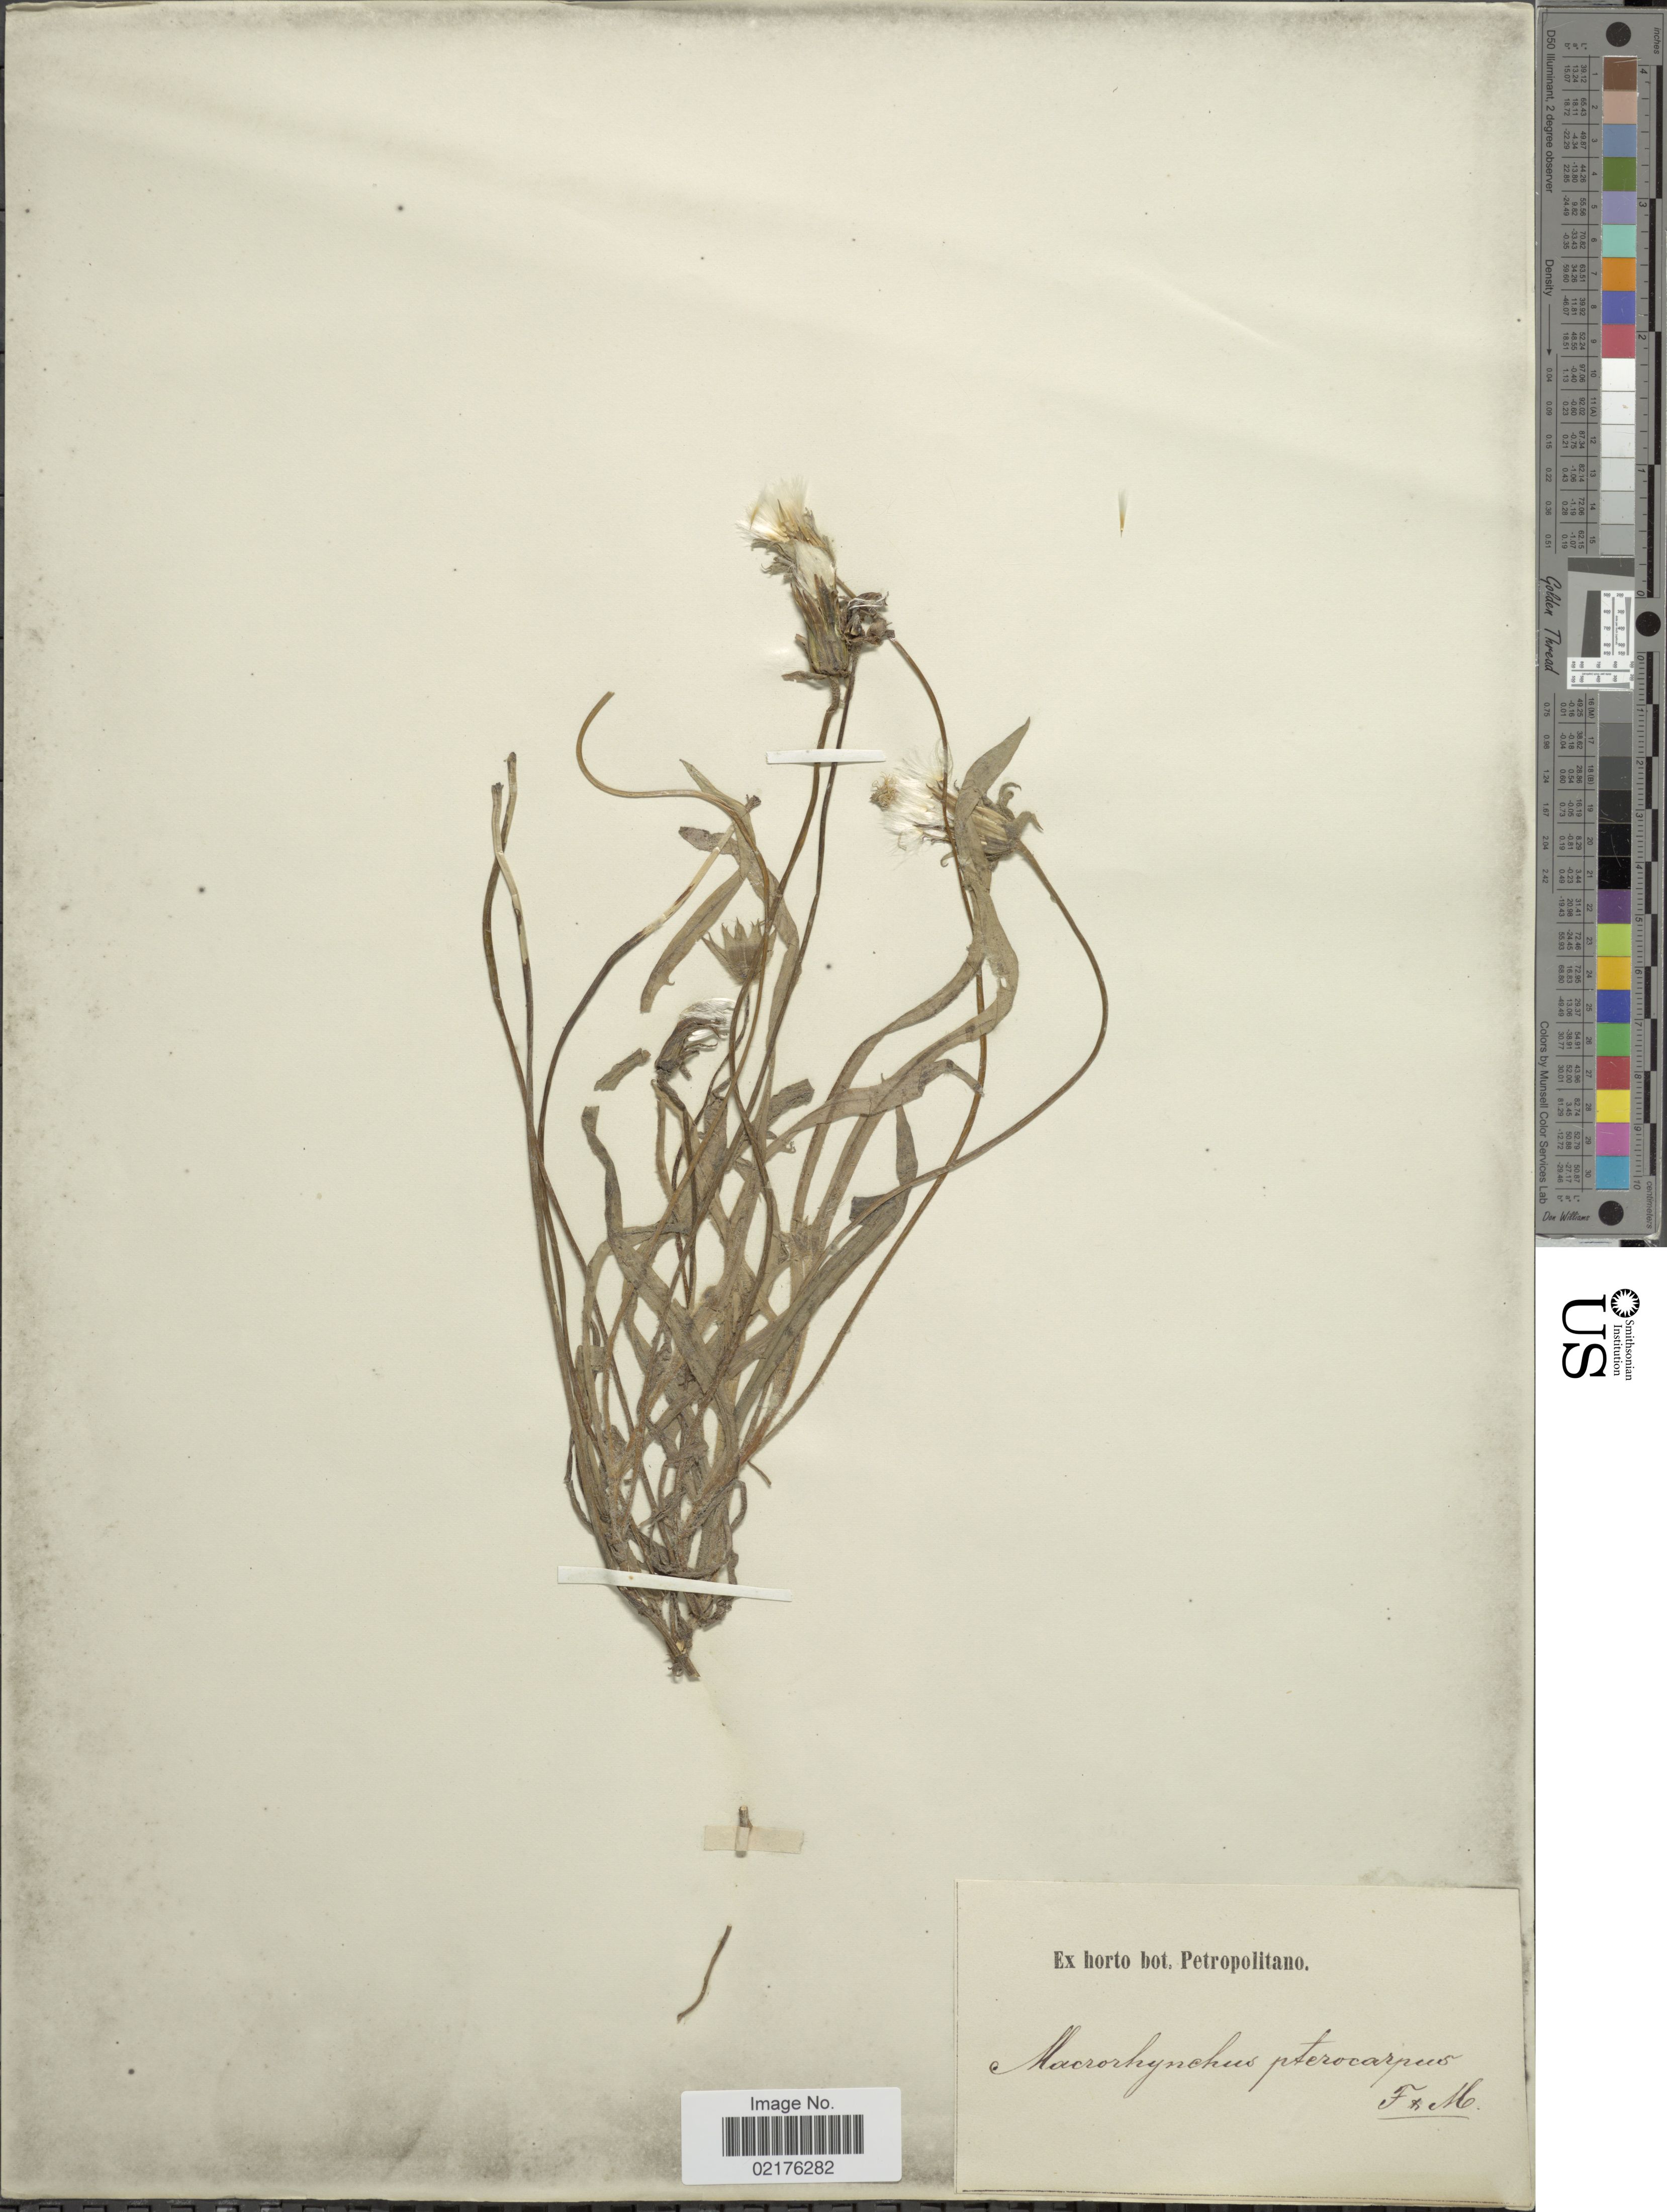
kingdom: Plantae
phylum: Tracheophyta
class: Magnoliopsida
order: Asterales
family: Asteraceae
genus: Agoseris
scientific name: Agoseris pterocarpa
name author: Macloskie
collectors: ex Horto Bot. Petropolitano